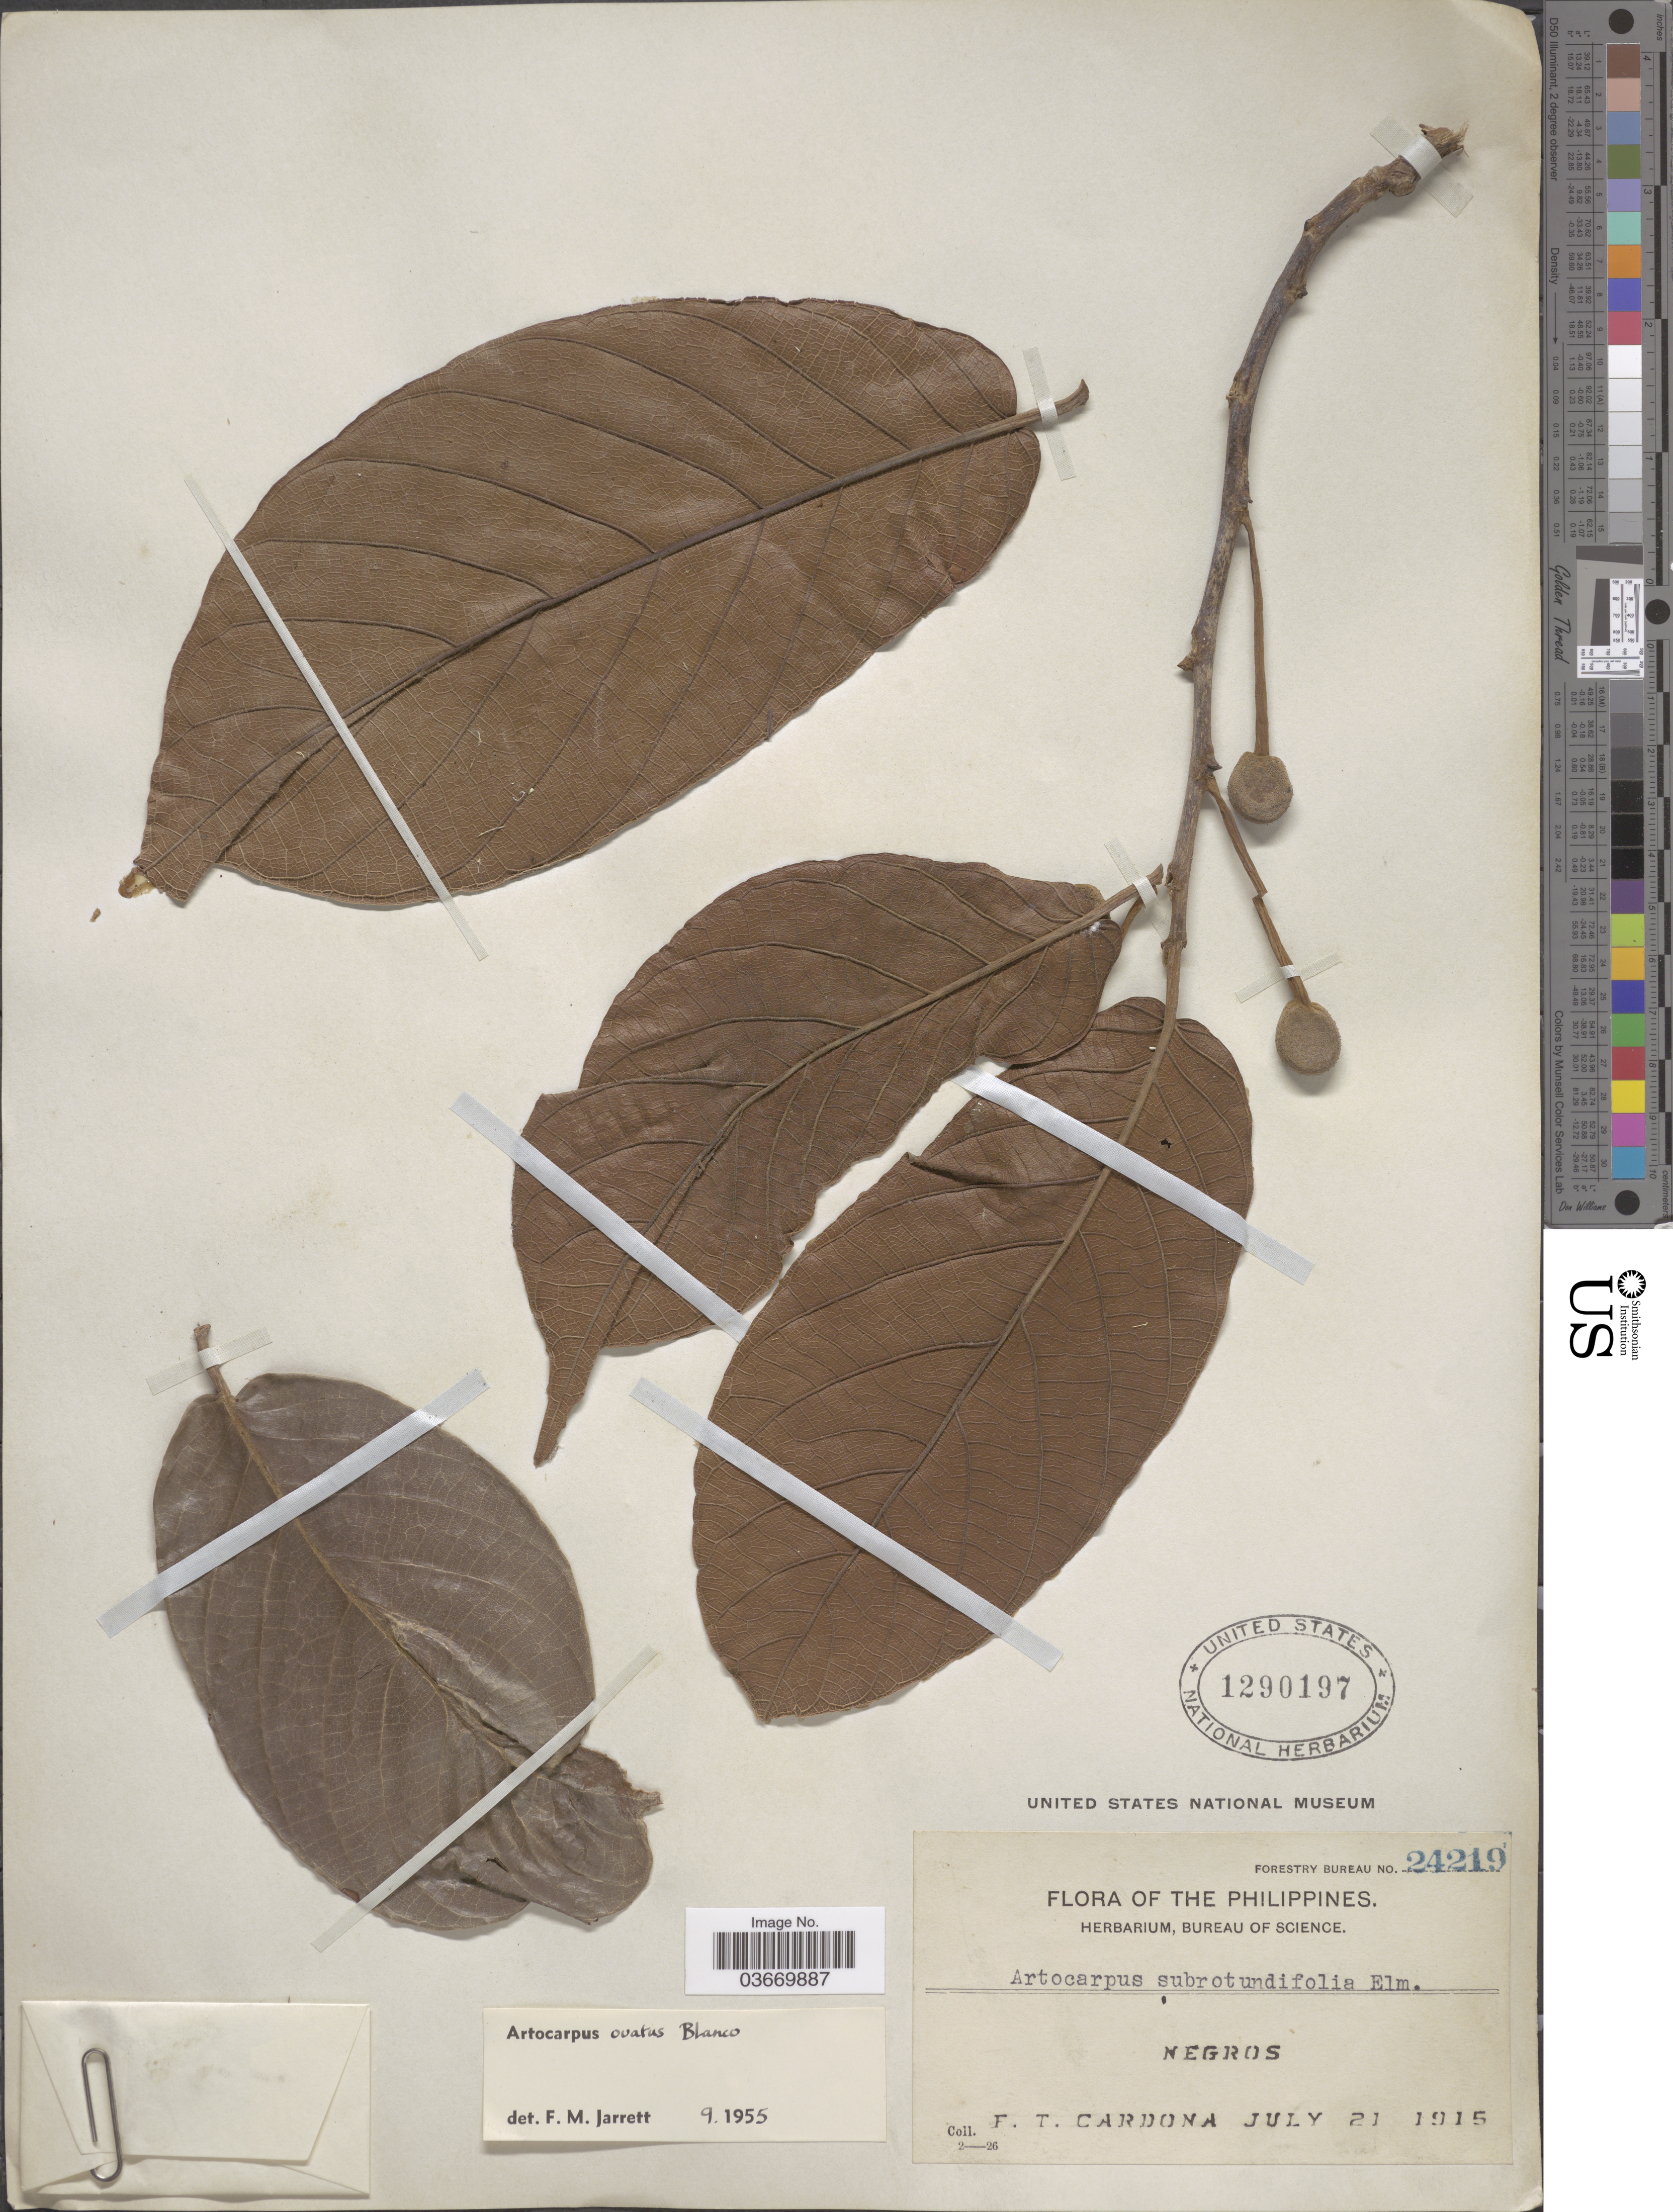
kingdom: Plantae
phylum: Tracheophyta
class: Magnoliopsida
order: Rosales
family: Moraceae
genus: Artocarpus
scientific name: Artocarpus ovatus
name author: Blanco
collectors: F. Cardona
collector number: Forestry Bureau 24219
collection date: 1915-07-21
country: Philippines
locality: Negros.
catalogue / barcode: US 1290197